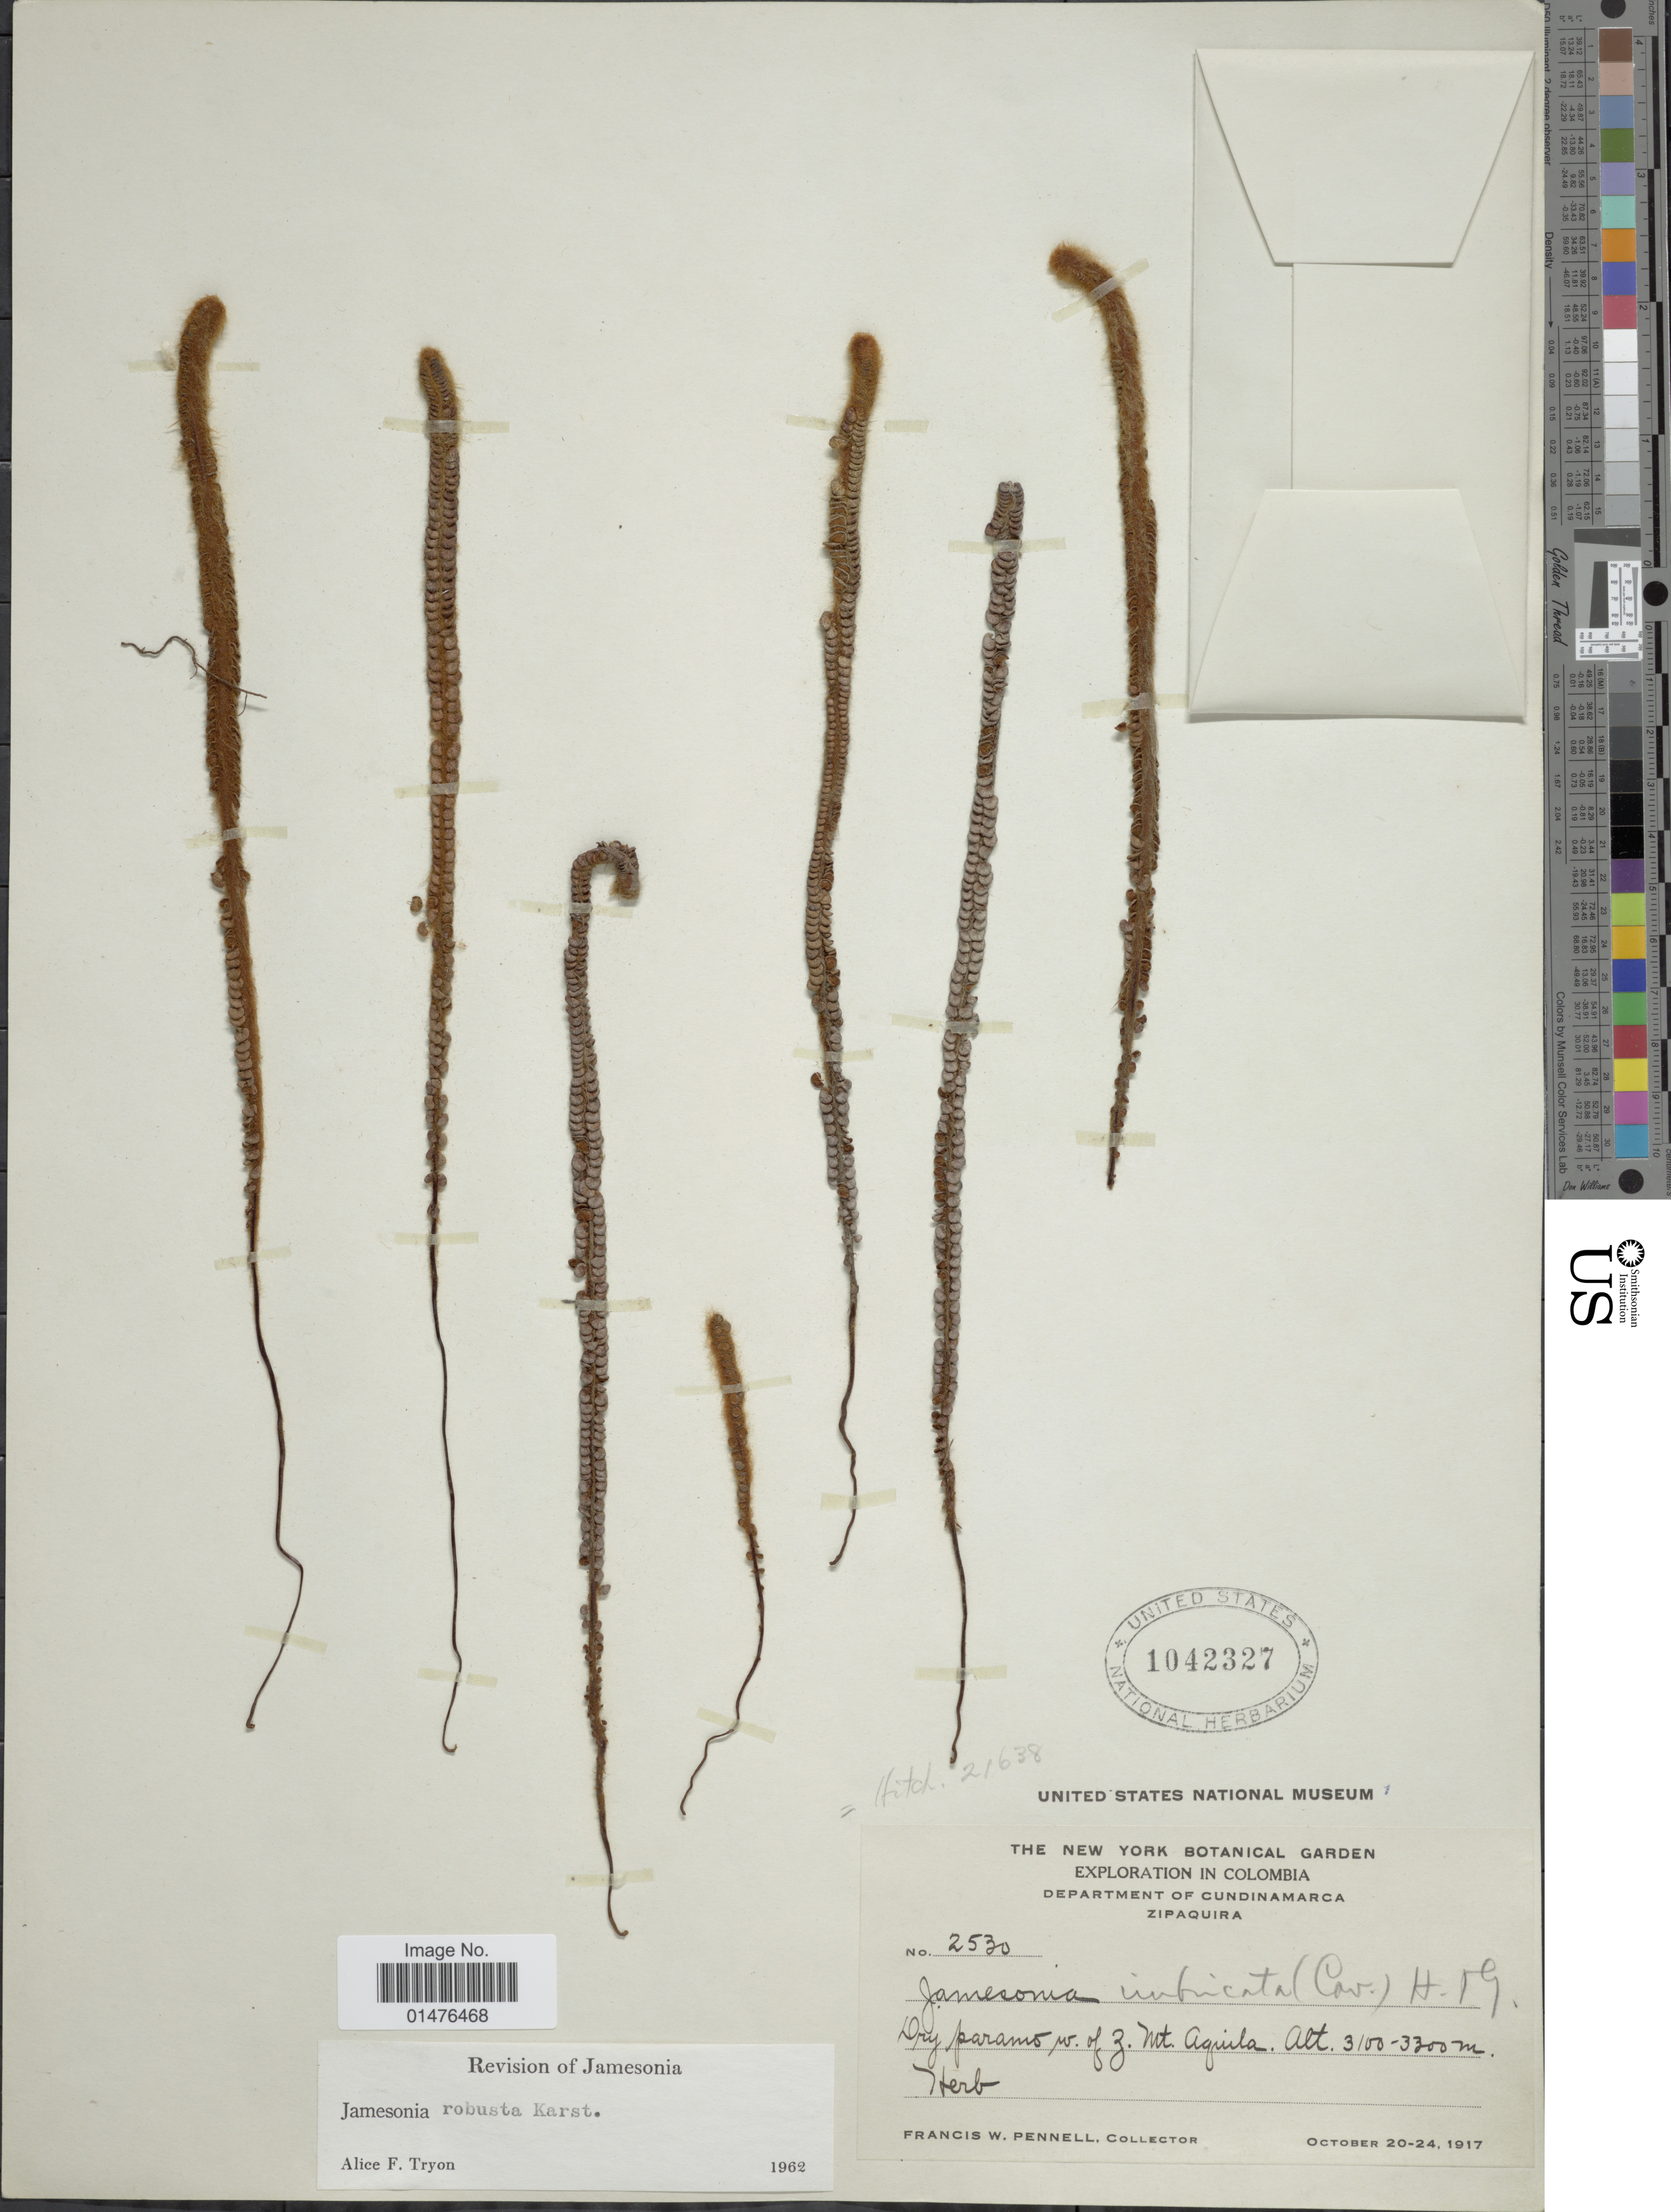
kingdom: Plantae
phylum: Tracheophyta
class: Polypodiopsida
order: Polypodiales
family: Pteridaceae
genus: Jamesonia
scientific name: Jamesonia robusta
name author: H. Karst.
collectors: F. W. Pennell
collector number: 2530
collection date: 1917-10-20/1917-10-24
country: Colombia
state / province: Cundinamarca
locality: Zipaquira. Dry Paramo W. of Z. Mt. Aguila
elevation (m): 3100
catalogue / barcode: US 1042327